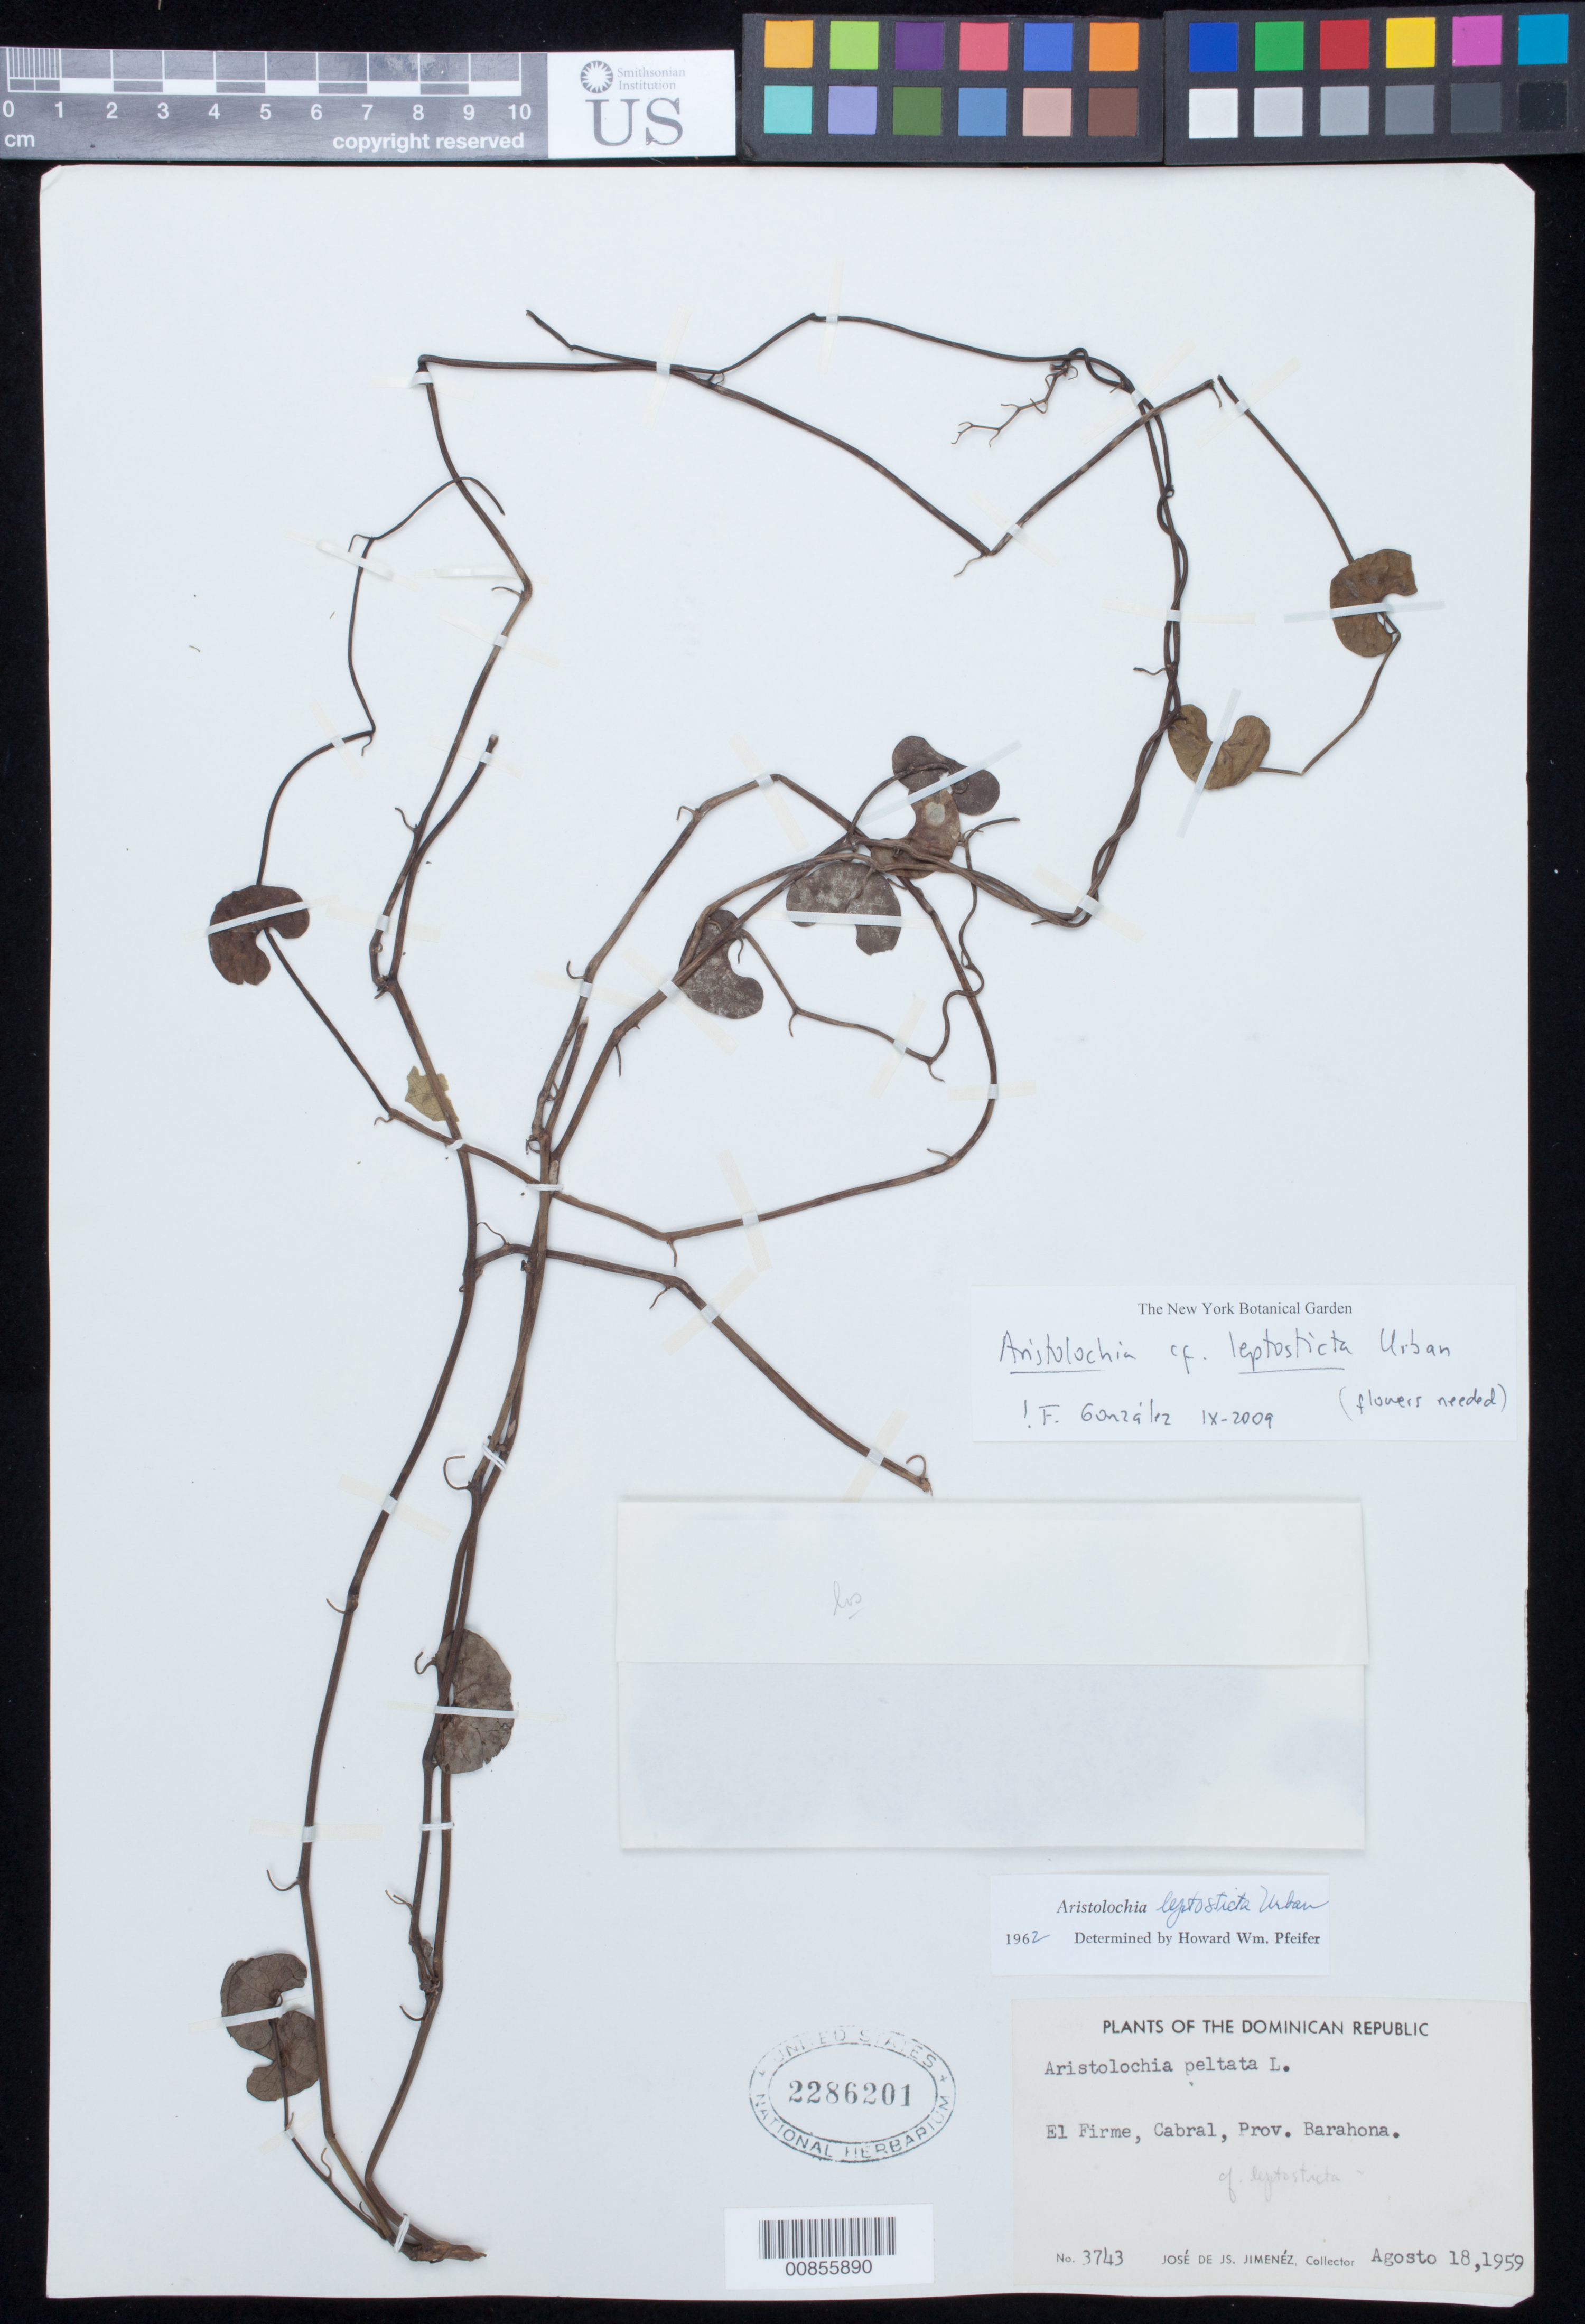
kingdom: Plantae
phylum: Tracheophyta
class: Magnoliopsida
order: Piperales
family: Aristolochiaceae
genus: Aristolochia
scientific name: Aristolochia leptosticta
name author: Urb.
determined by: Pfeifer, H. W.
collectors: J. J. Jiménez Almonte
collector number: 3743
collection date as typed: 18 Aug 1959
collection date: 1959-08-18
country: Dominican Republic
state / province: Barahona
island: Hispaniola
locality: El Firme, Cabral.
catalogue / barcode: US 2286201